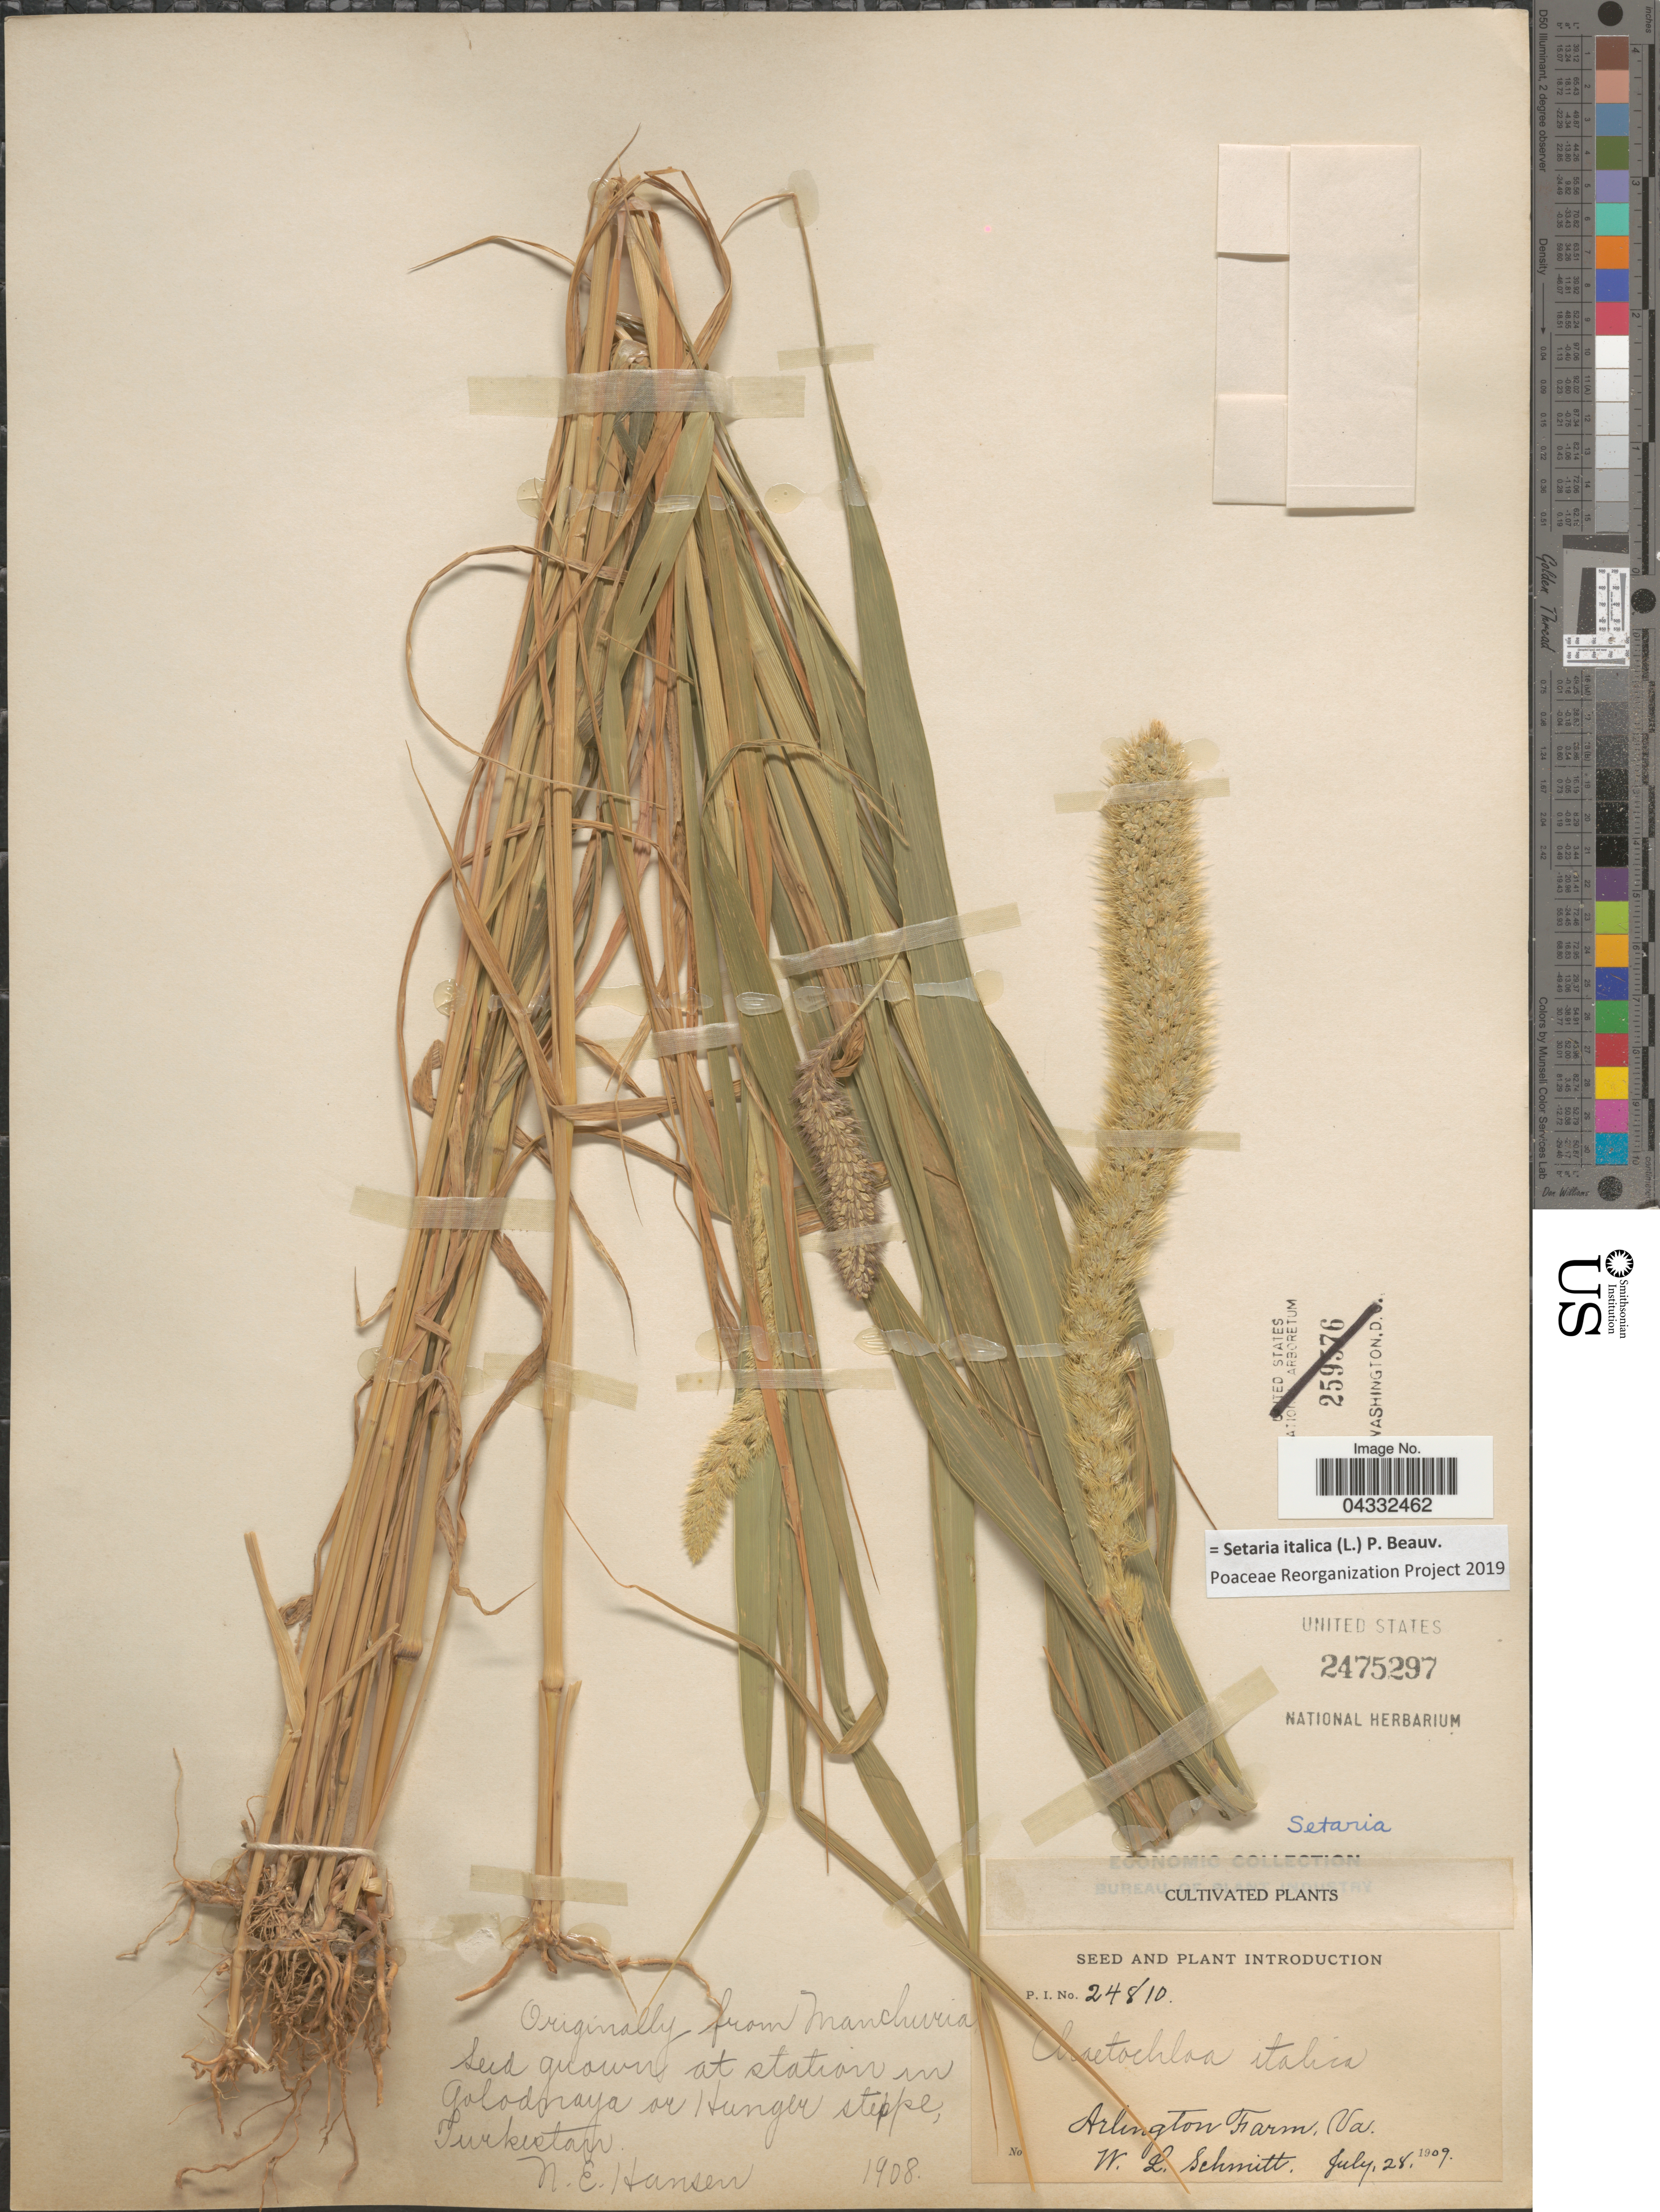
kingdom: Plantae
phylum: Tracheophyta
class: Liliopsida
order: Poales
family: Poaceae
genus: Setaria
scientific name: Setaria italica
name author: (L.) P. Beauv.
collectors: W. L. Schmitt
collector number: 24810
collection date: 1909-07-28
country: United States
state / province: Virginia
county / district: Arlington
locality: Arlington Farm.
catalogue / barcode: US 2475297